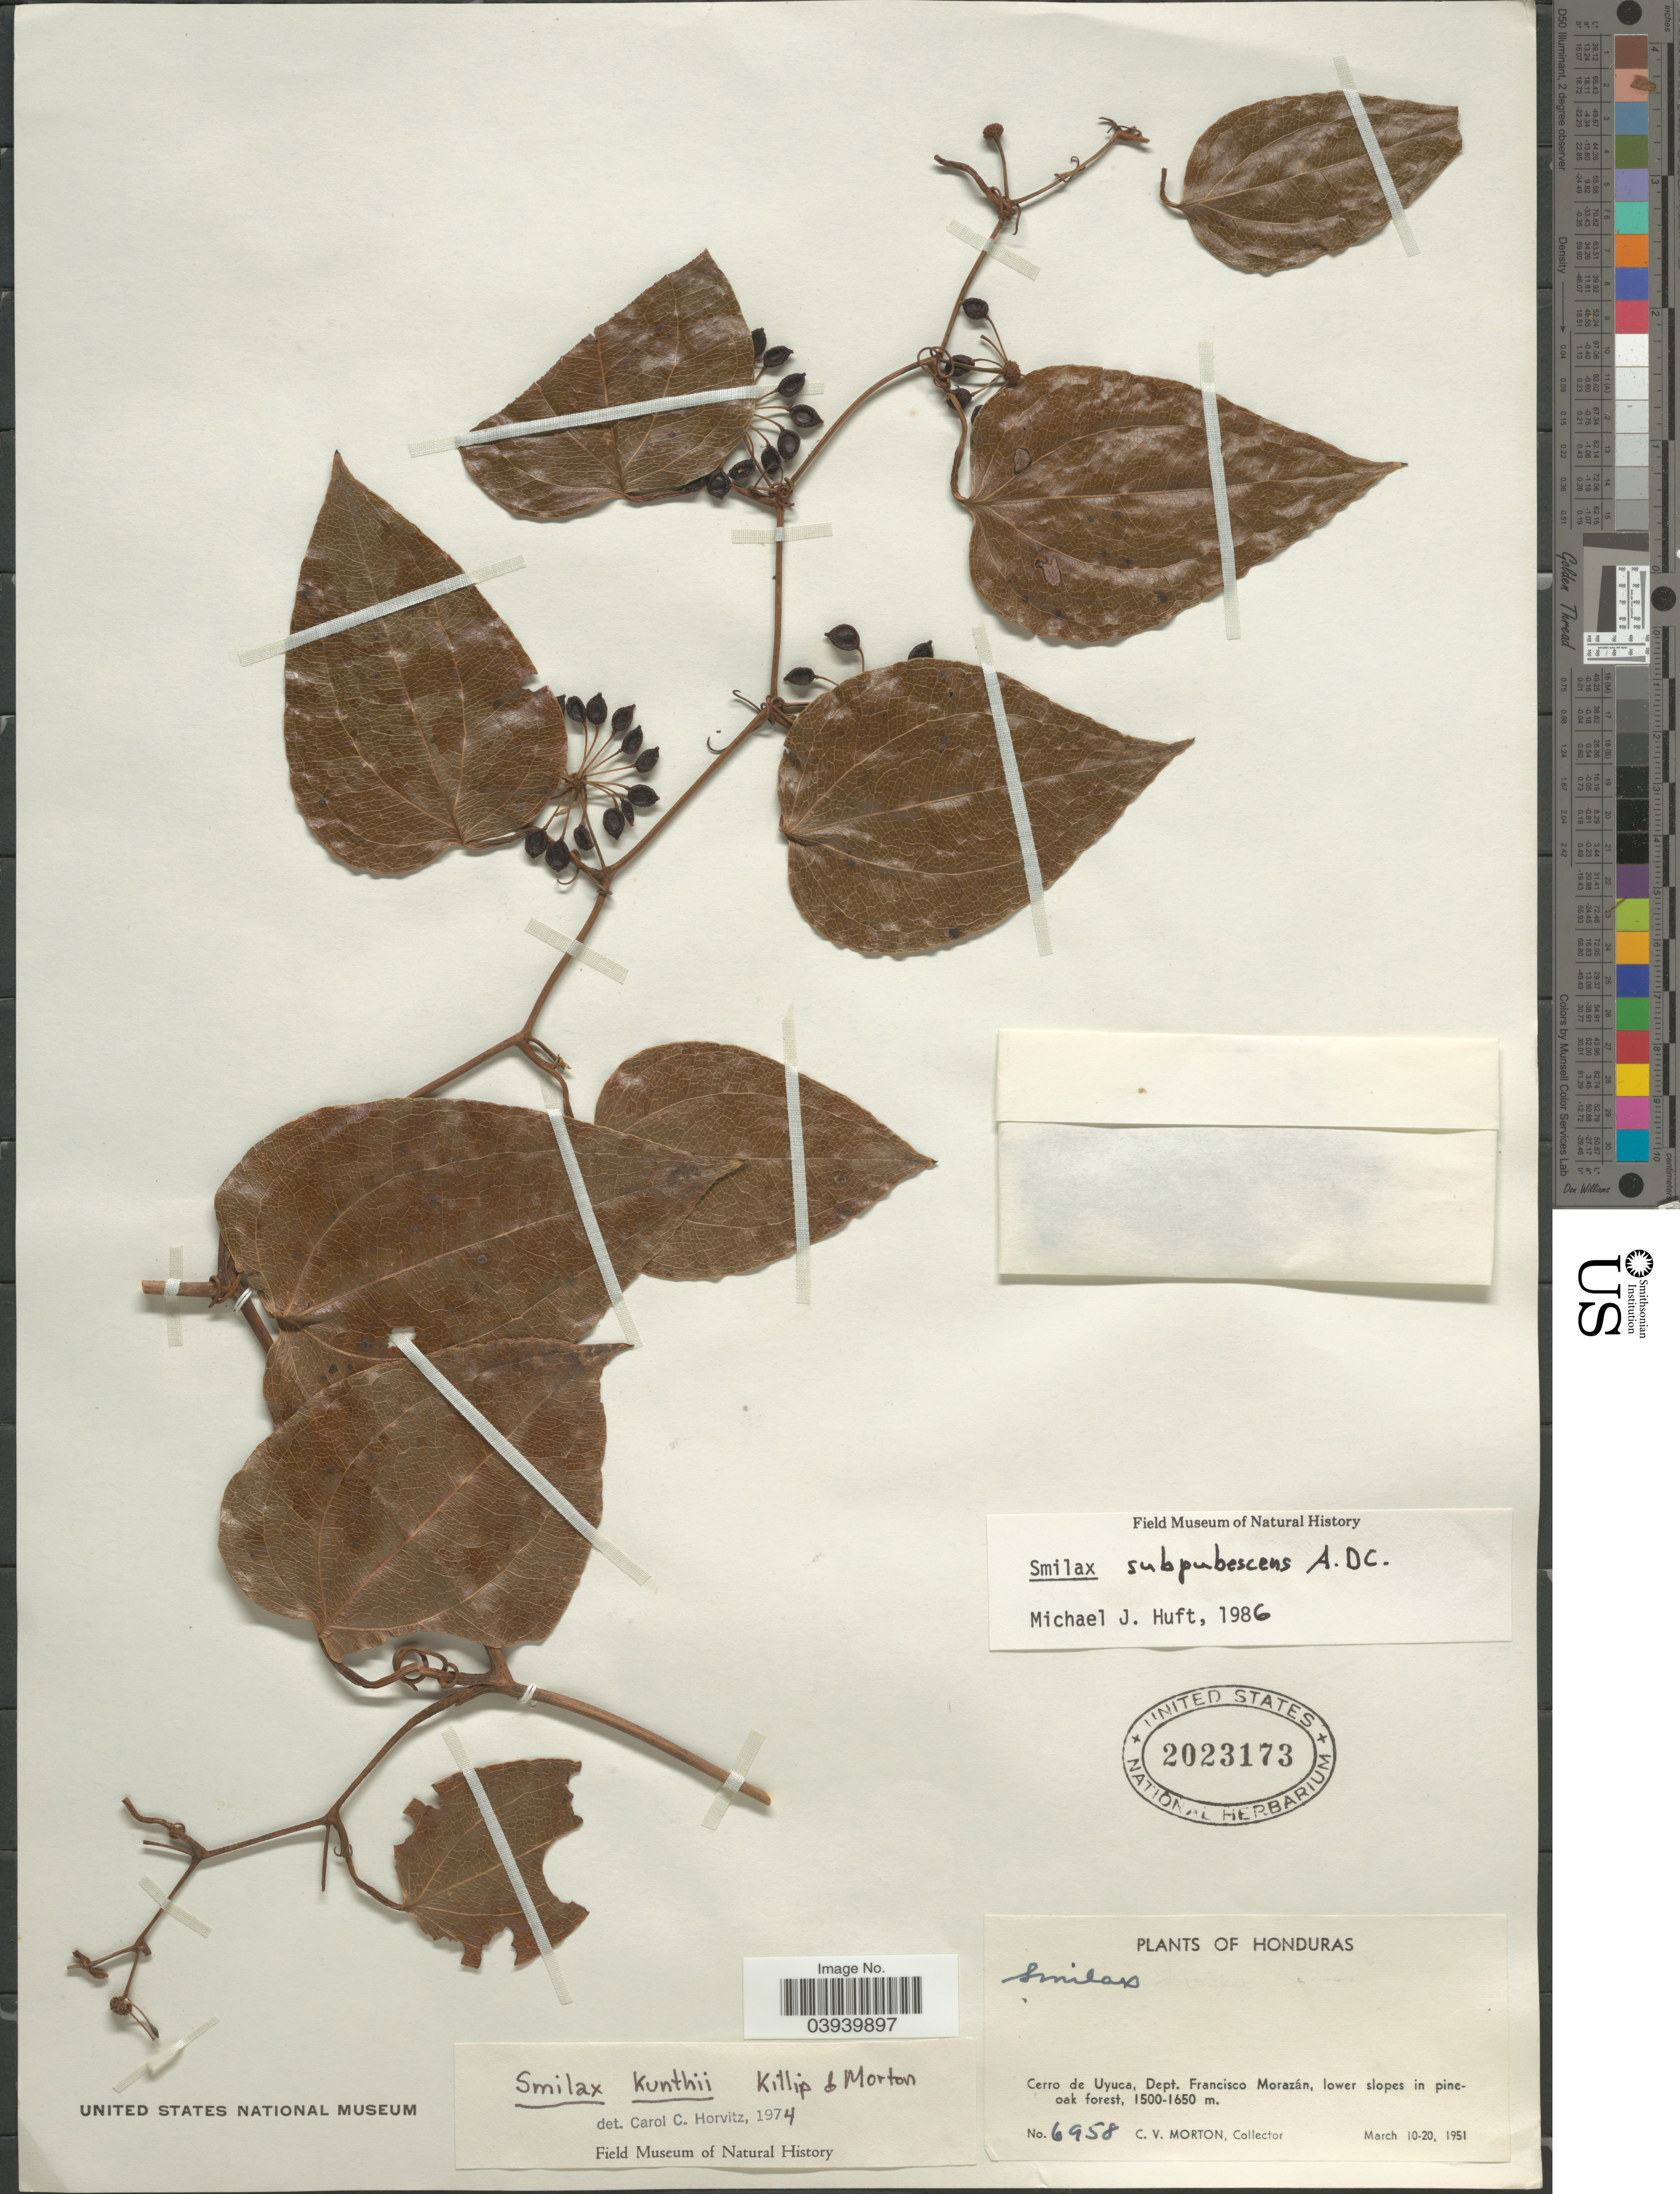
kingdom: Plantae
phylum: Tracheophyta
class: Liliopsida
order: Liliales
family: Smilacaceae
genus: Smilax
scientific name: Smilax subpubescens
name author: A. DC.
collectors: C. V. Morton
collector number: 6958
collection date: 1951-03-10/1951-03-20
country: Honduras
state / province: Fco. Morazán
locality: Cerro de Uyuca, Dept. Francisco Morazán.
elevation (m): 1500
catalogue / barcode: US 2023173